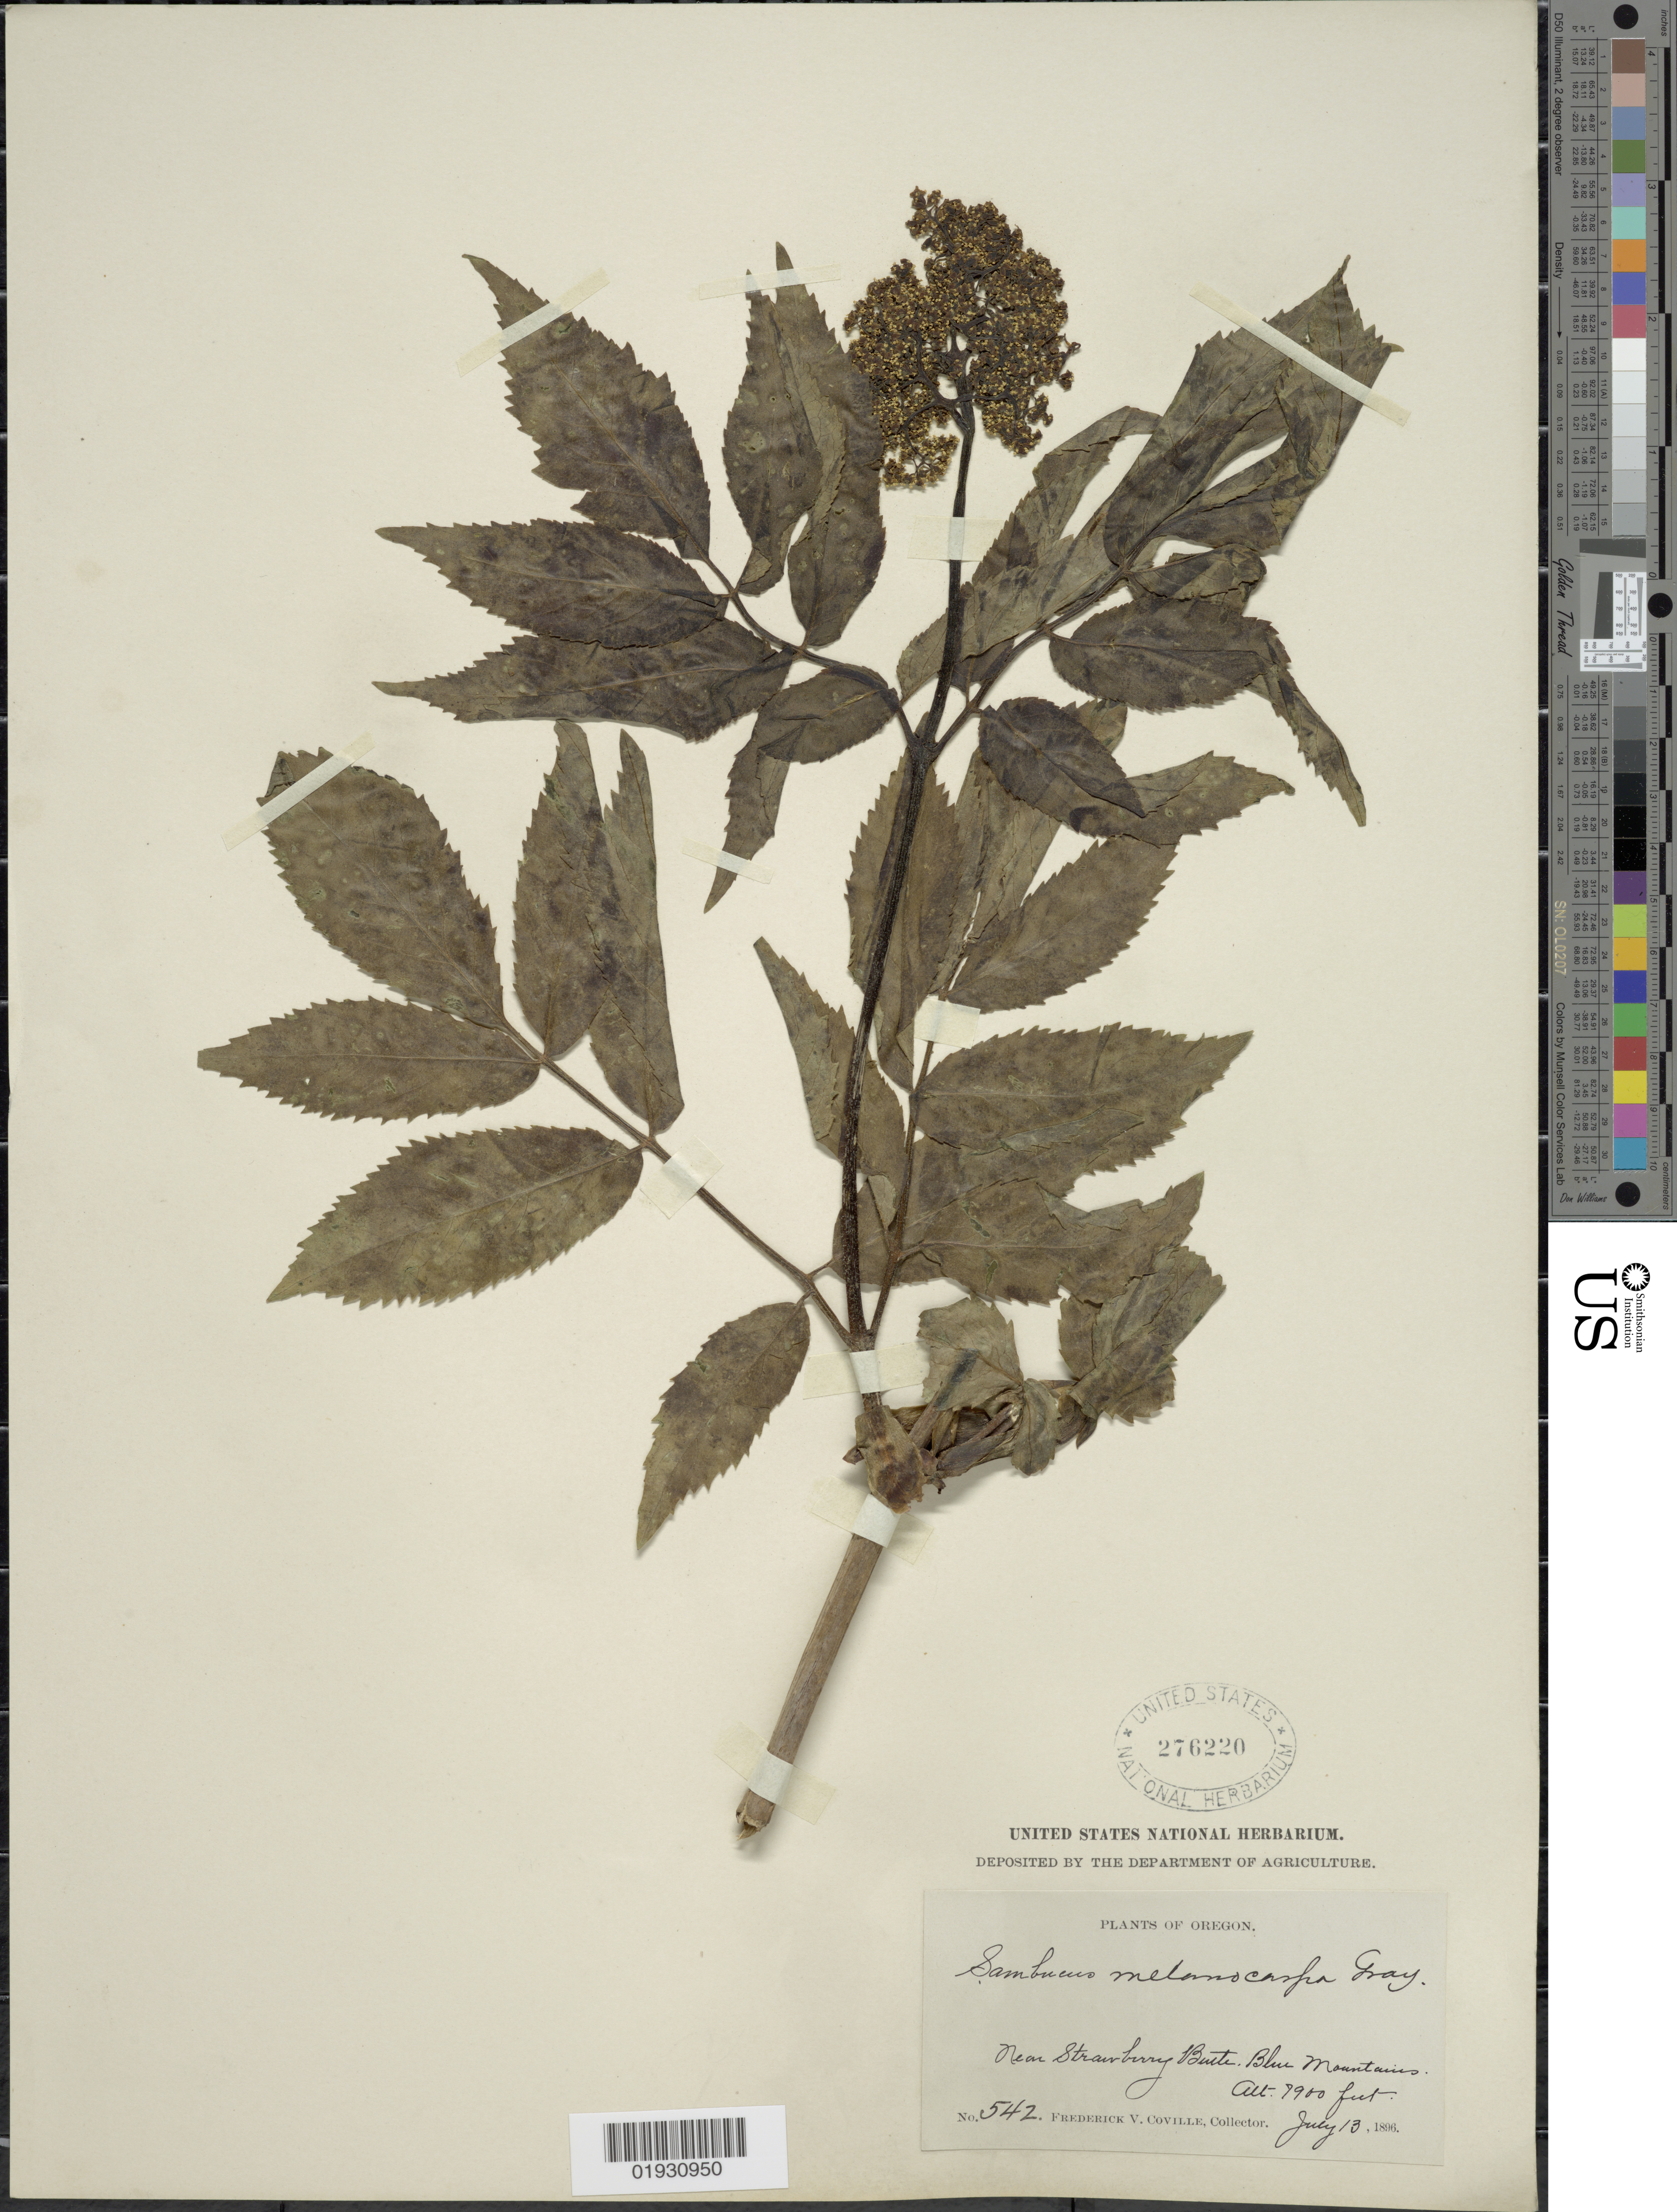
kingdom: Plantae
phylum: Tracheophyta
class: Magnoliopsida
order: Dipsacales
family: Viburnaceae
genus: Sambucus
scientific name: Sambucus melanocarpa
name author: A. Gray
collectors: F. V. Coville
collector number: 542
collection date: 1896-07-13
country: United States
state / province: Oregon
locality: Near Strawberry Butte. Blue Mountains.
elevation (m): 2408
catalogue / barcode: US 276220